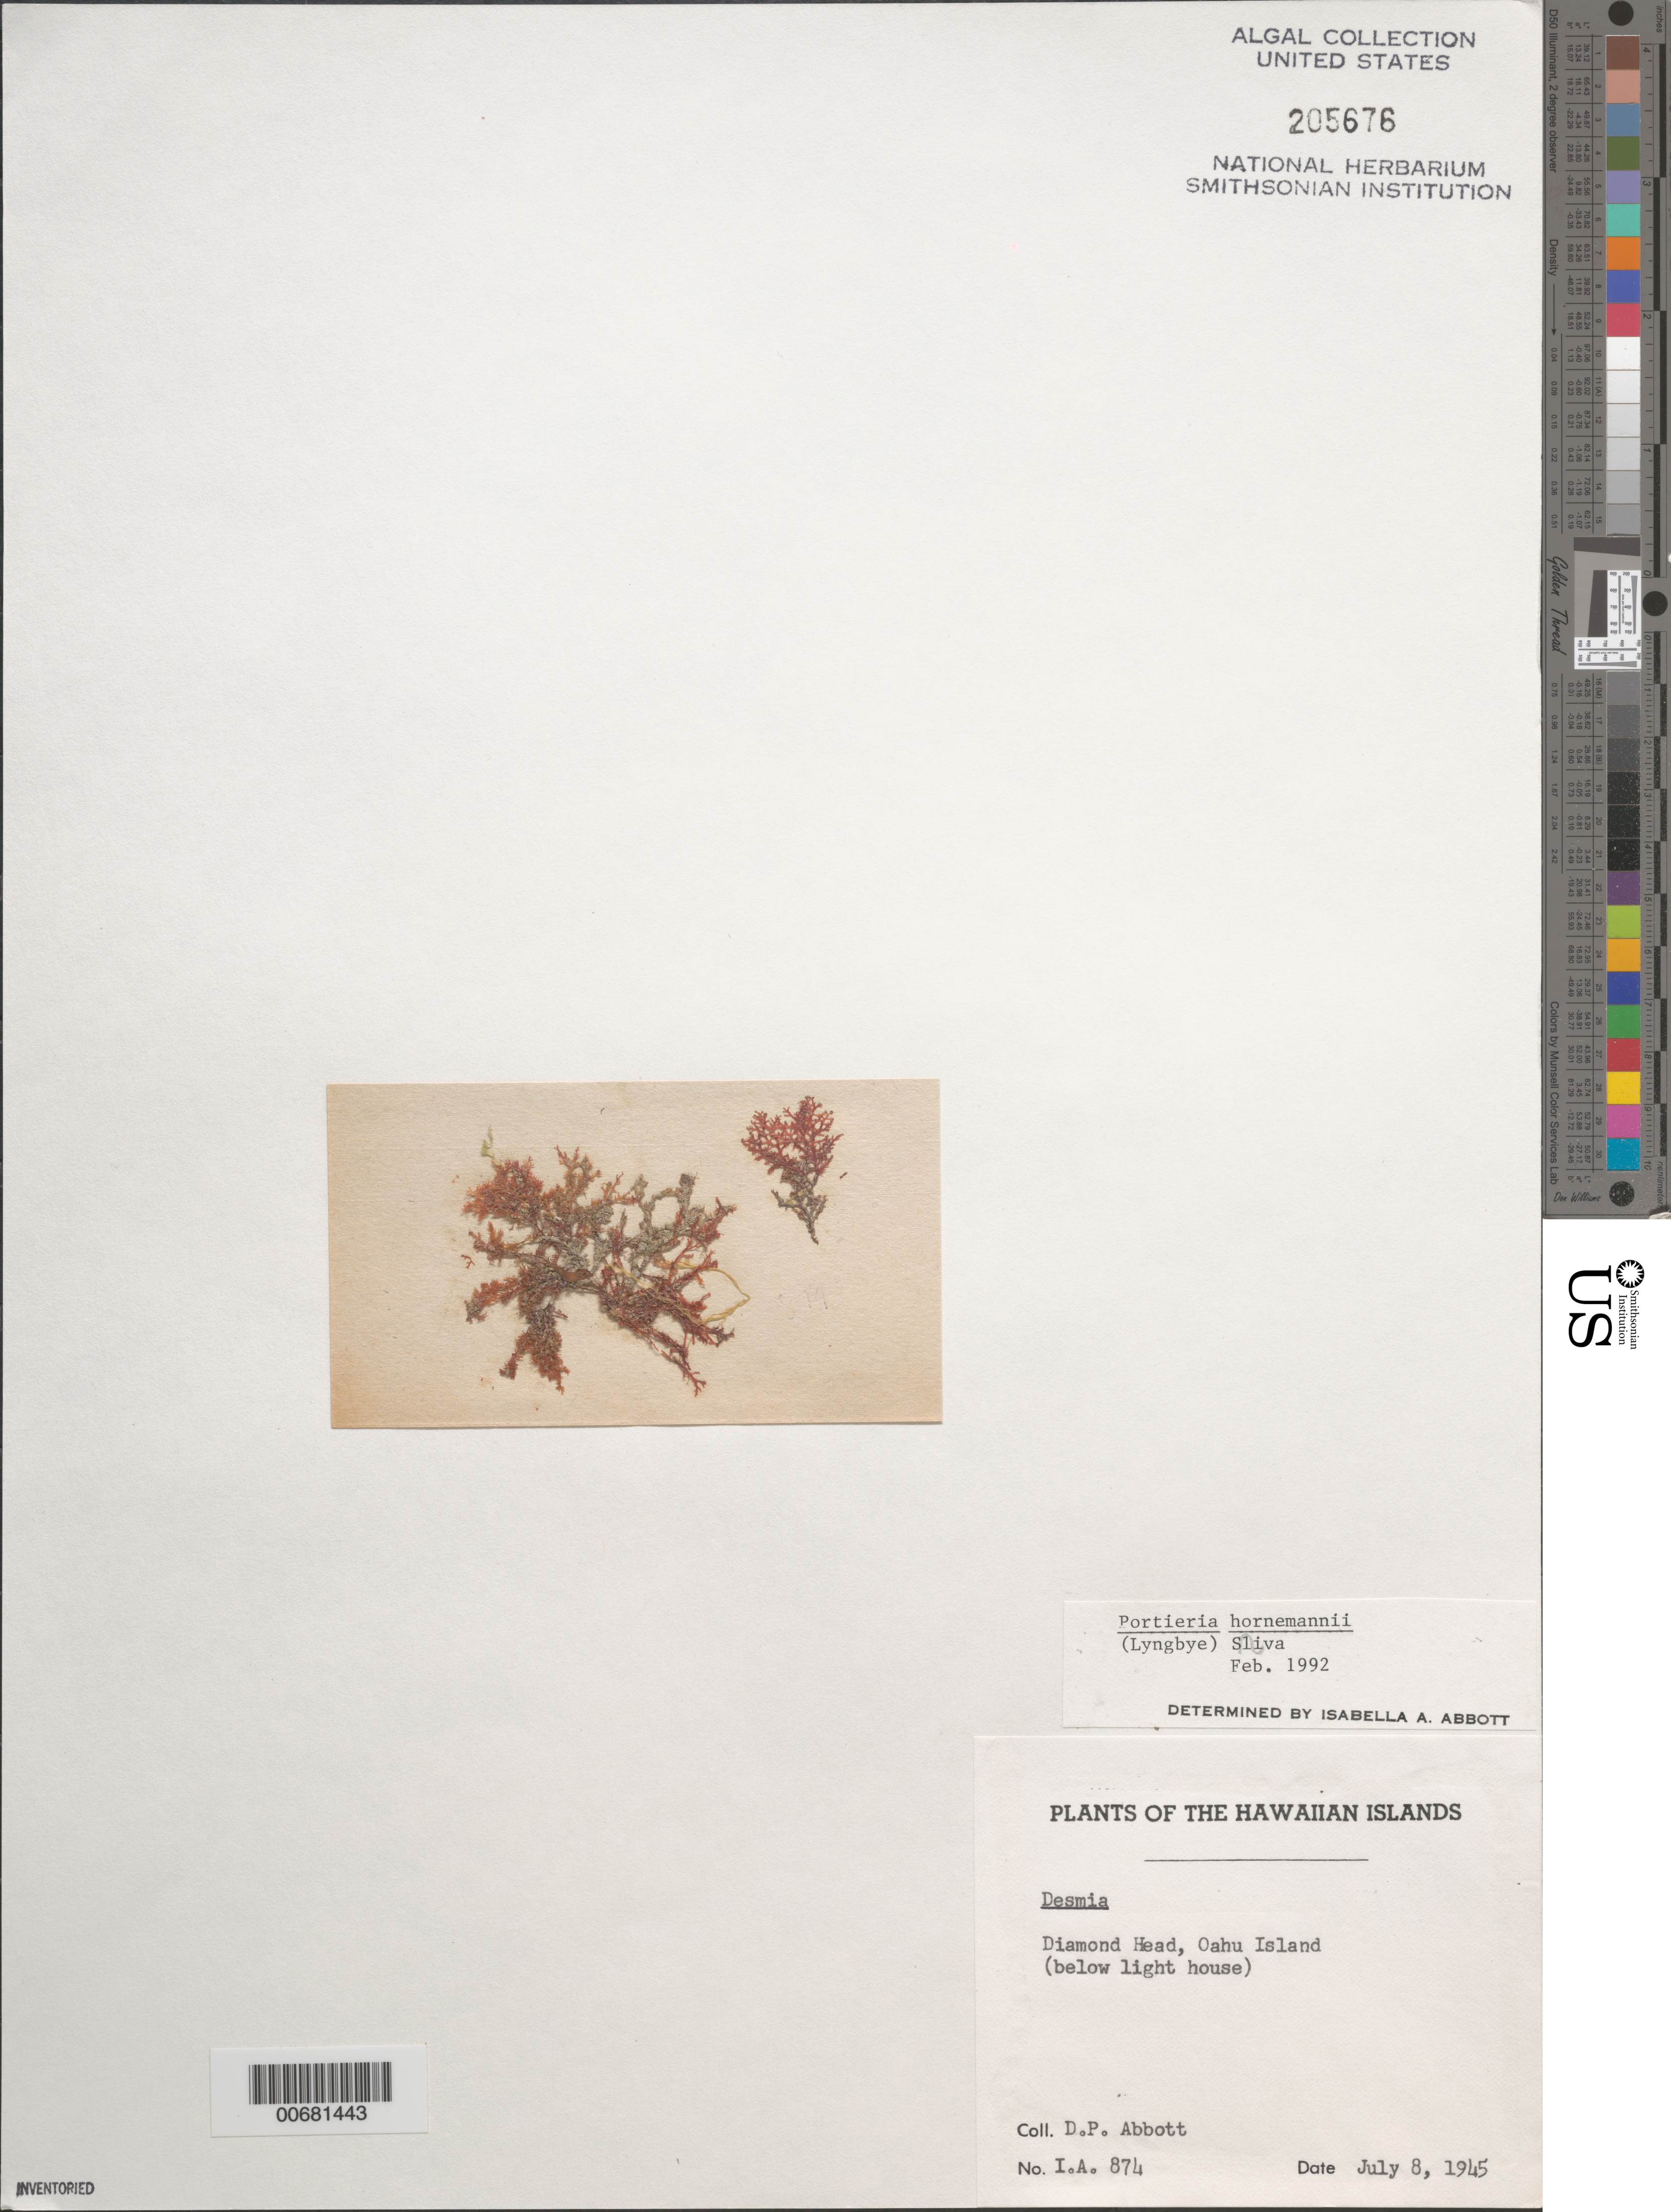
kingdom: Plantae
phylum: Rhodophyta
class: Florideophyceae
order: Gigartinales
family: Rhizophyllidaceae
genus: Portieria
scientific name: Portieria hornemannii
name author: (Lyngbye) P.C. Silva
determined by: Abbott, Isabella A.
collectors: D. P. Abbott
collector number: IAA 874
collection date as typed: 08 Jul 1945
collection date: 1945-07-08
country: United States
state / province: Hawaii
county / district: Honolulu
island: Oahu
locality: Diamond Head below the lighthouse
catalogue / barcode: US 205676